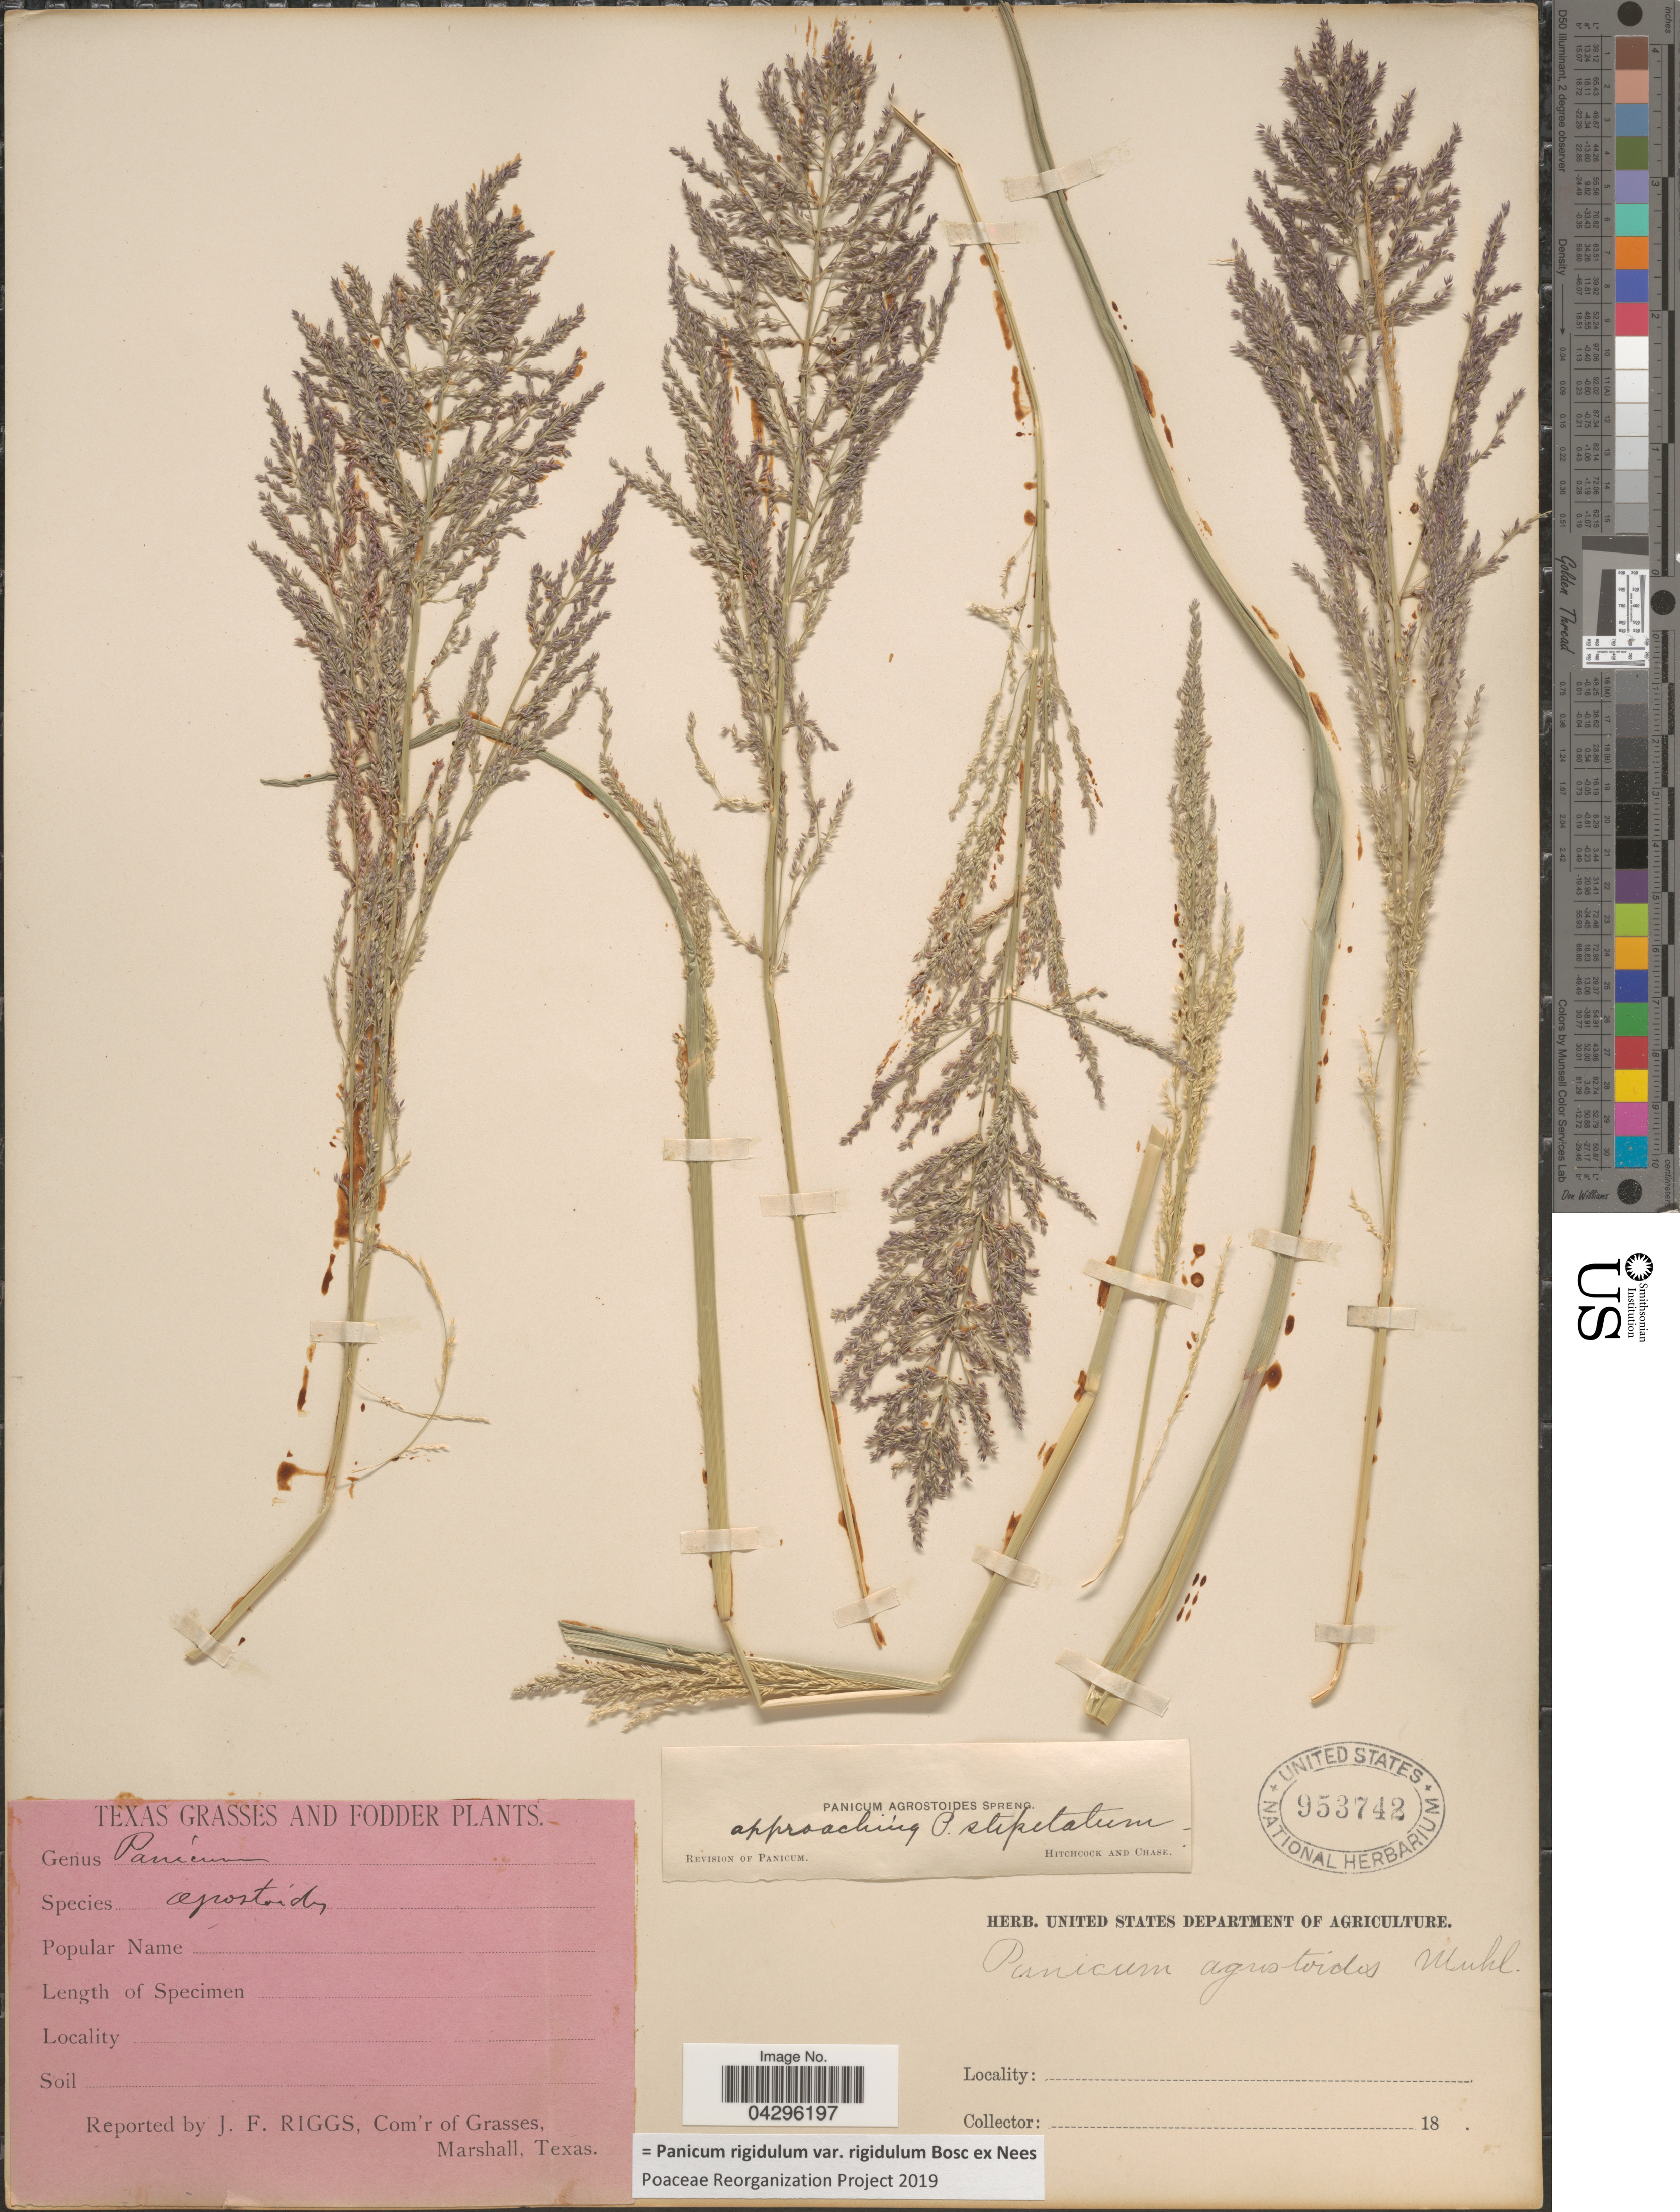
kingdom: Plantae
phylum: Tracheophyta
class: Liliopsida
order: Poales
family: Poaceae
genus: Panicum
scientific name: Panicum rigidulum var. rigidulum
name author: Bosc ex Nees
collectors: J. Riggs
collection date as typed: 18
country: United States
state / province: Texas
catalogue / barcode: US 953742